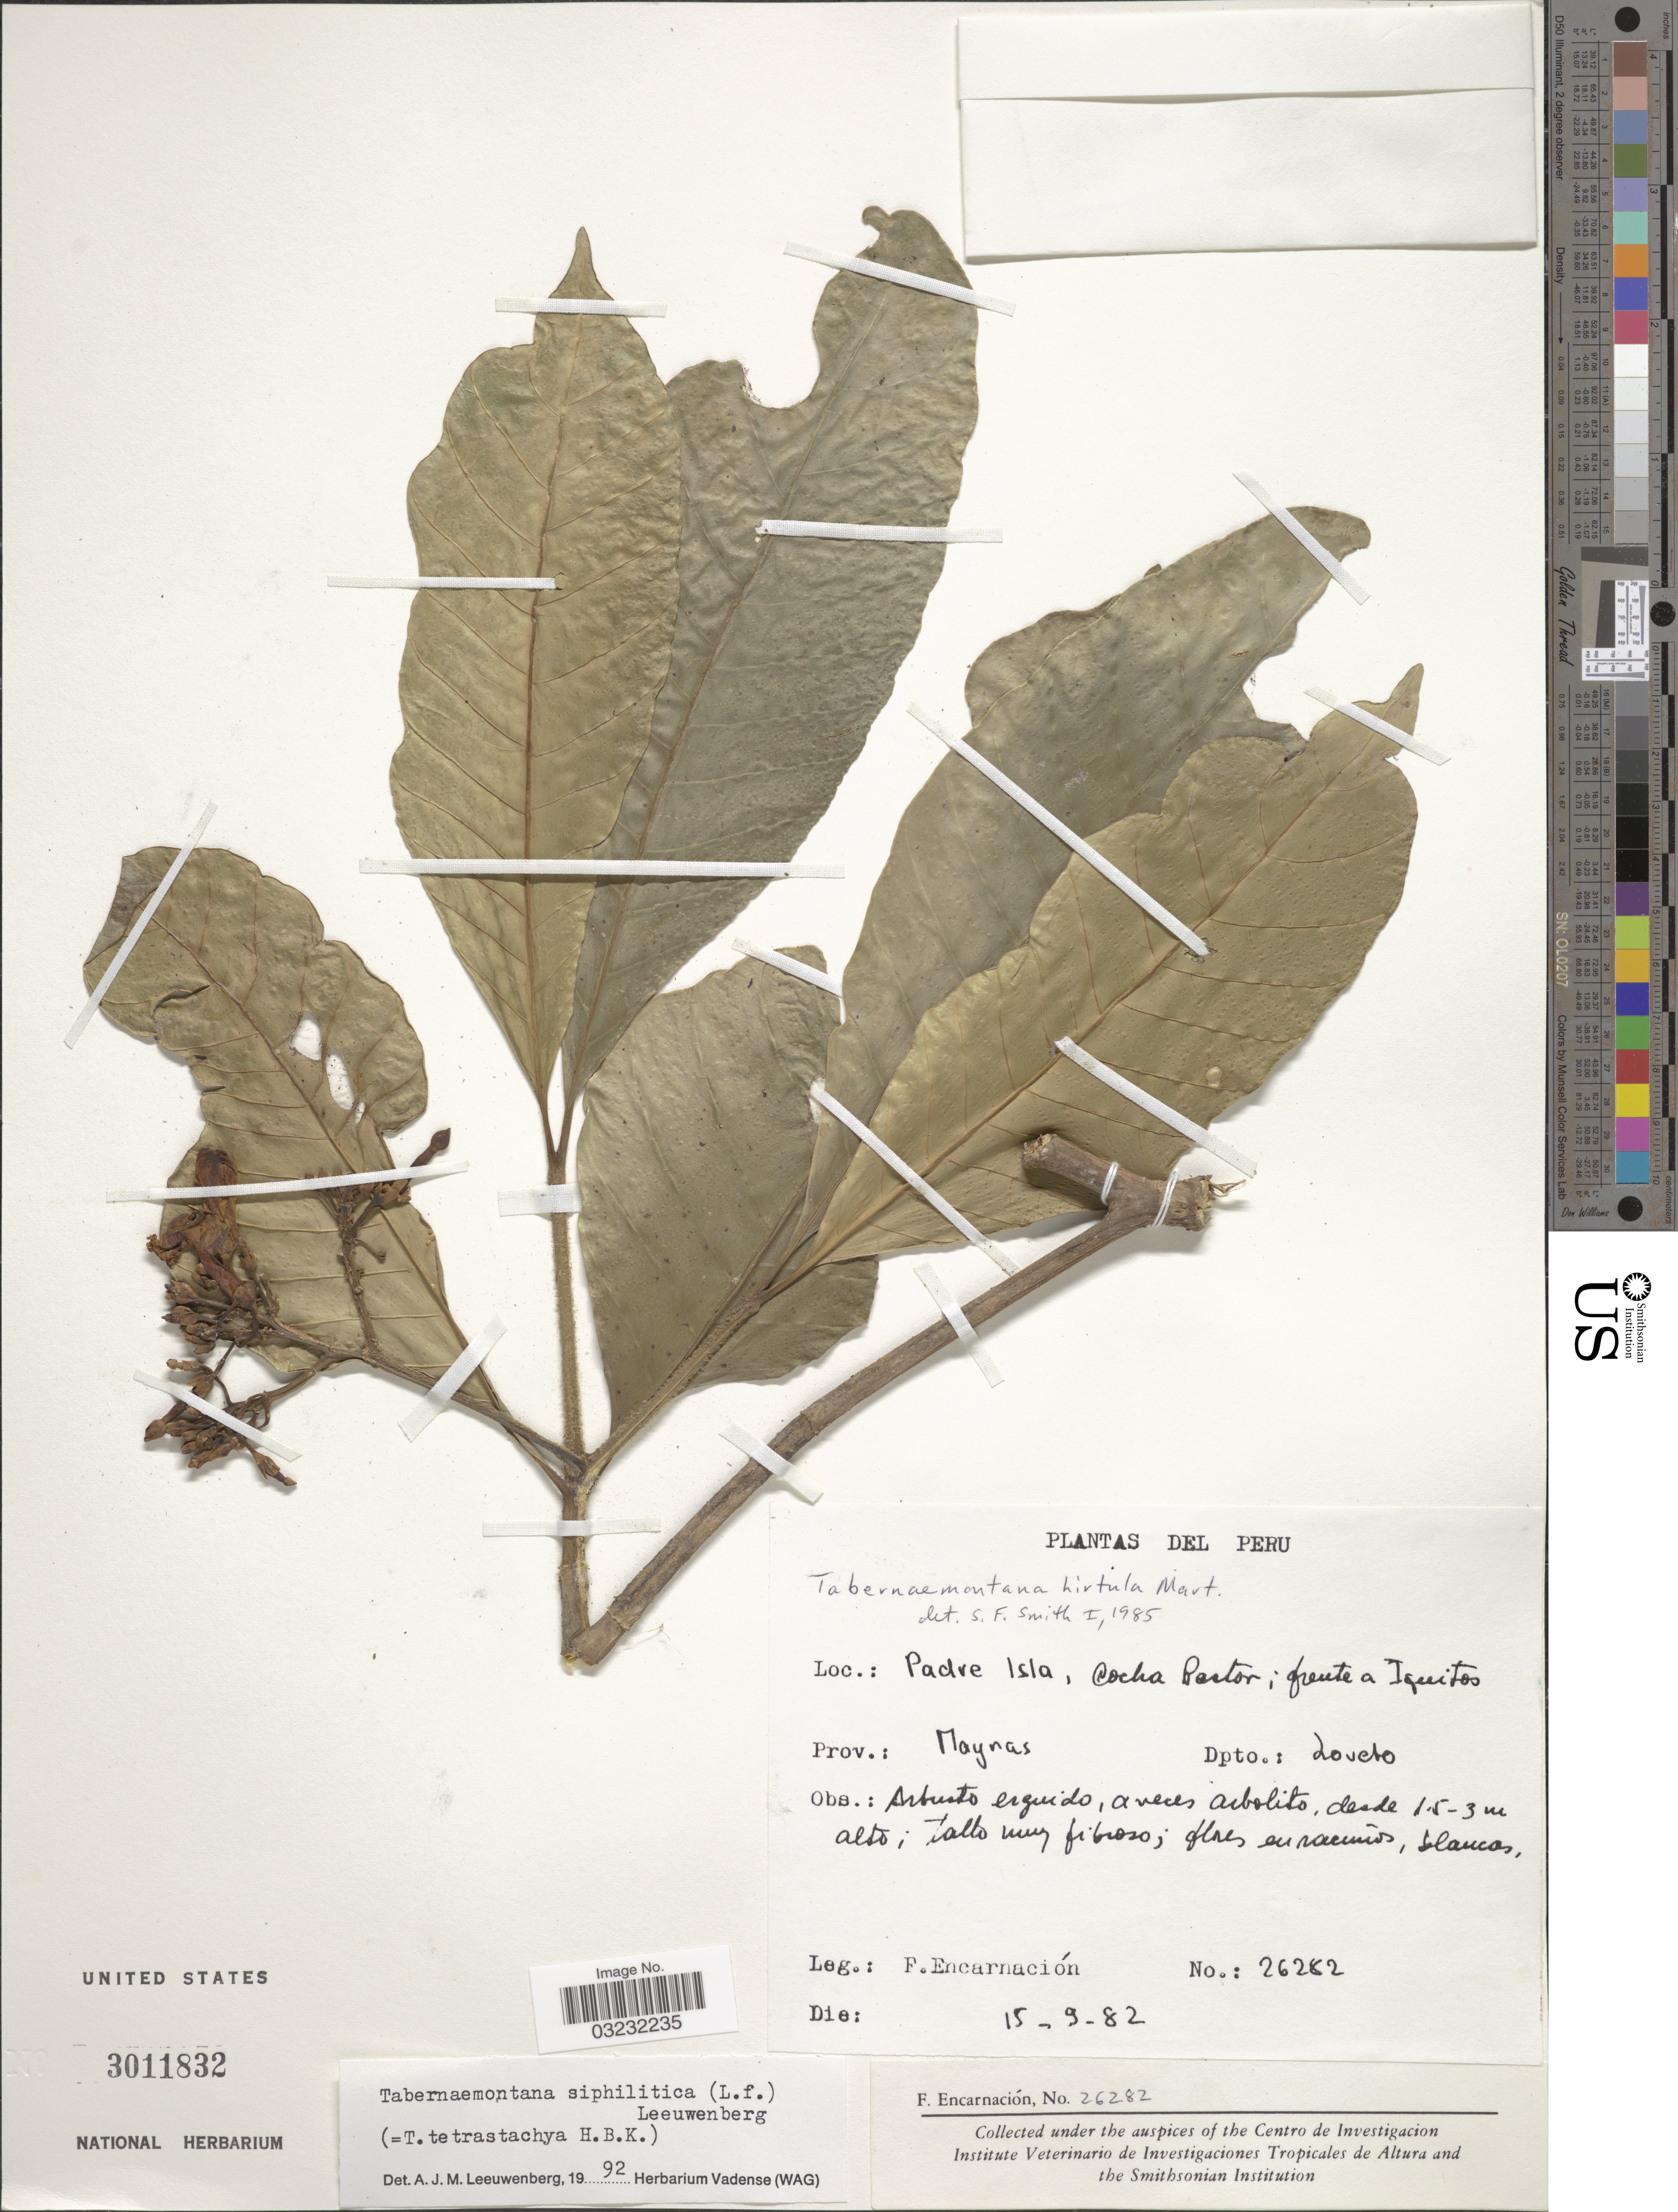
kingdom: Plantae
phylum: Tracheophyta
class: Magnoliopsida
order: Gentianales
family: Apocynaceae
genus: Tabernaemontana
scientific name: Tabernaemontana siphilitica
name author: (L. f.) Leeuwenb.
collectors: F. Encarnación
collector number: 26282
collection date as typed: Transcribed d/m/y: 15/9/82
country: Peru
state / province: Loreto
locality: Padre Isla, Cocha Pastor; frente a Iquitos. Prov.: Maynas, Dpto.: Loreto.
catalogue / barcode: US 3011832